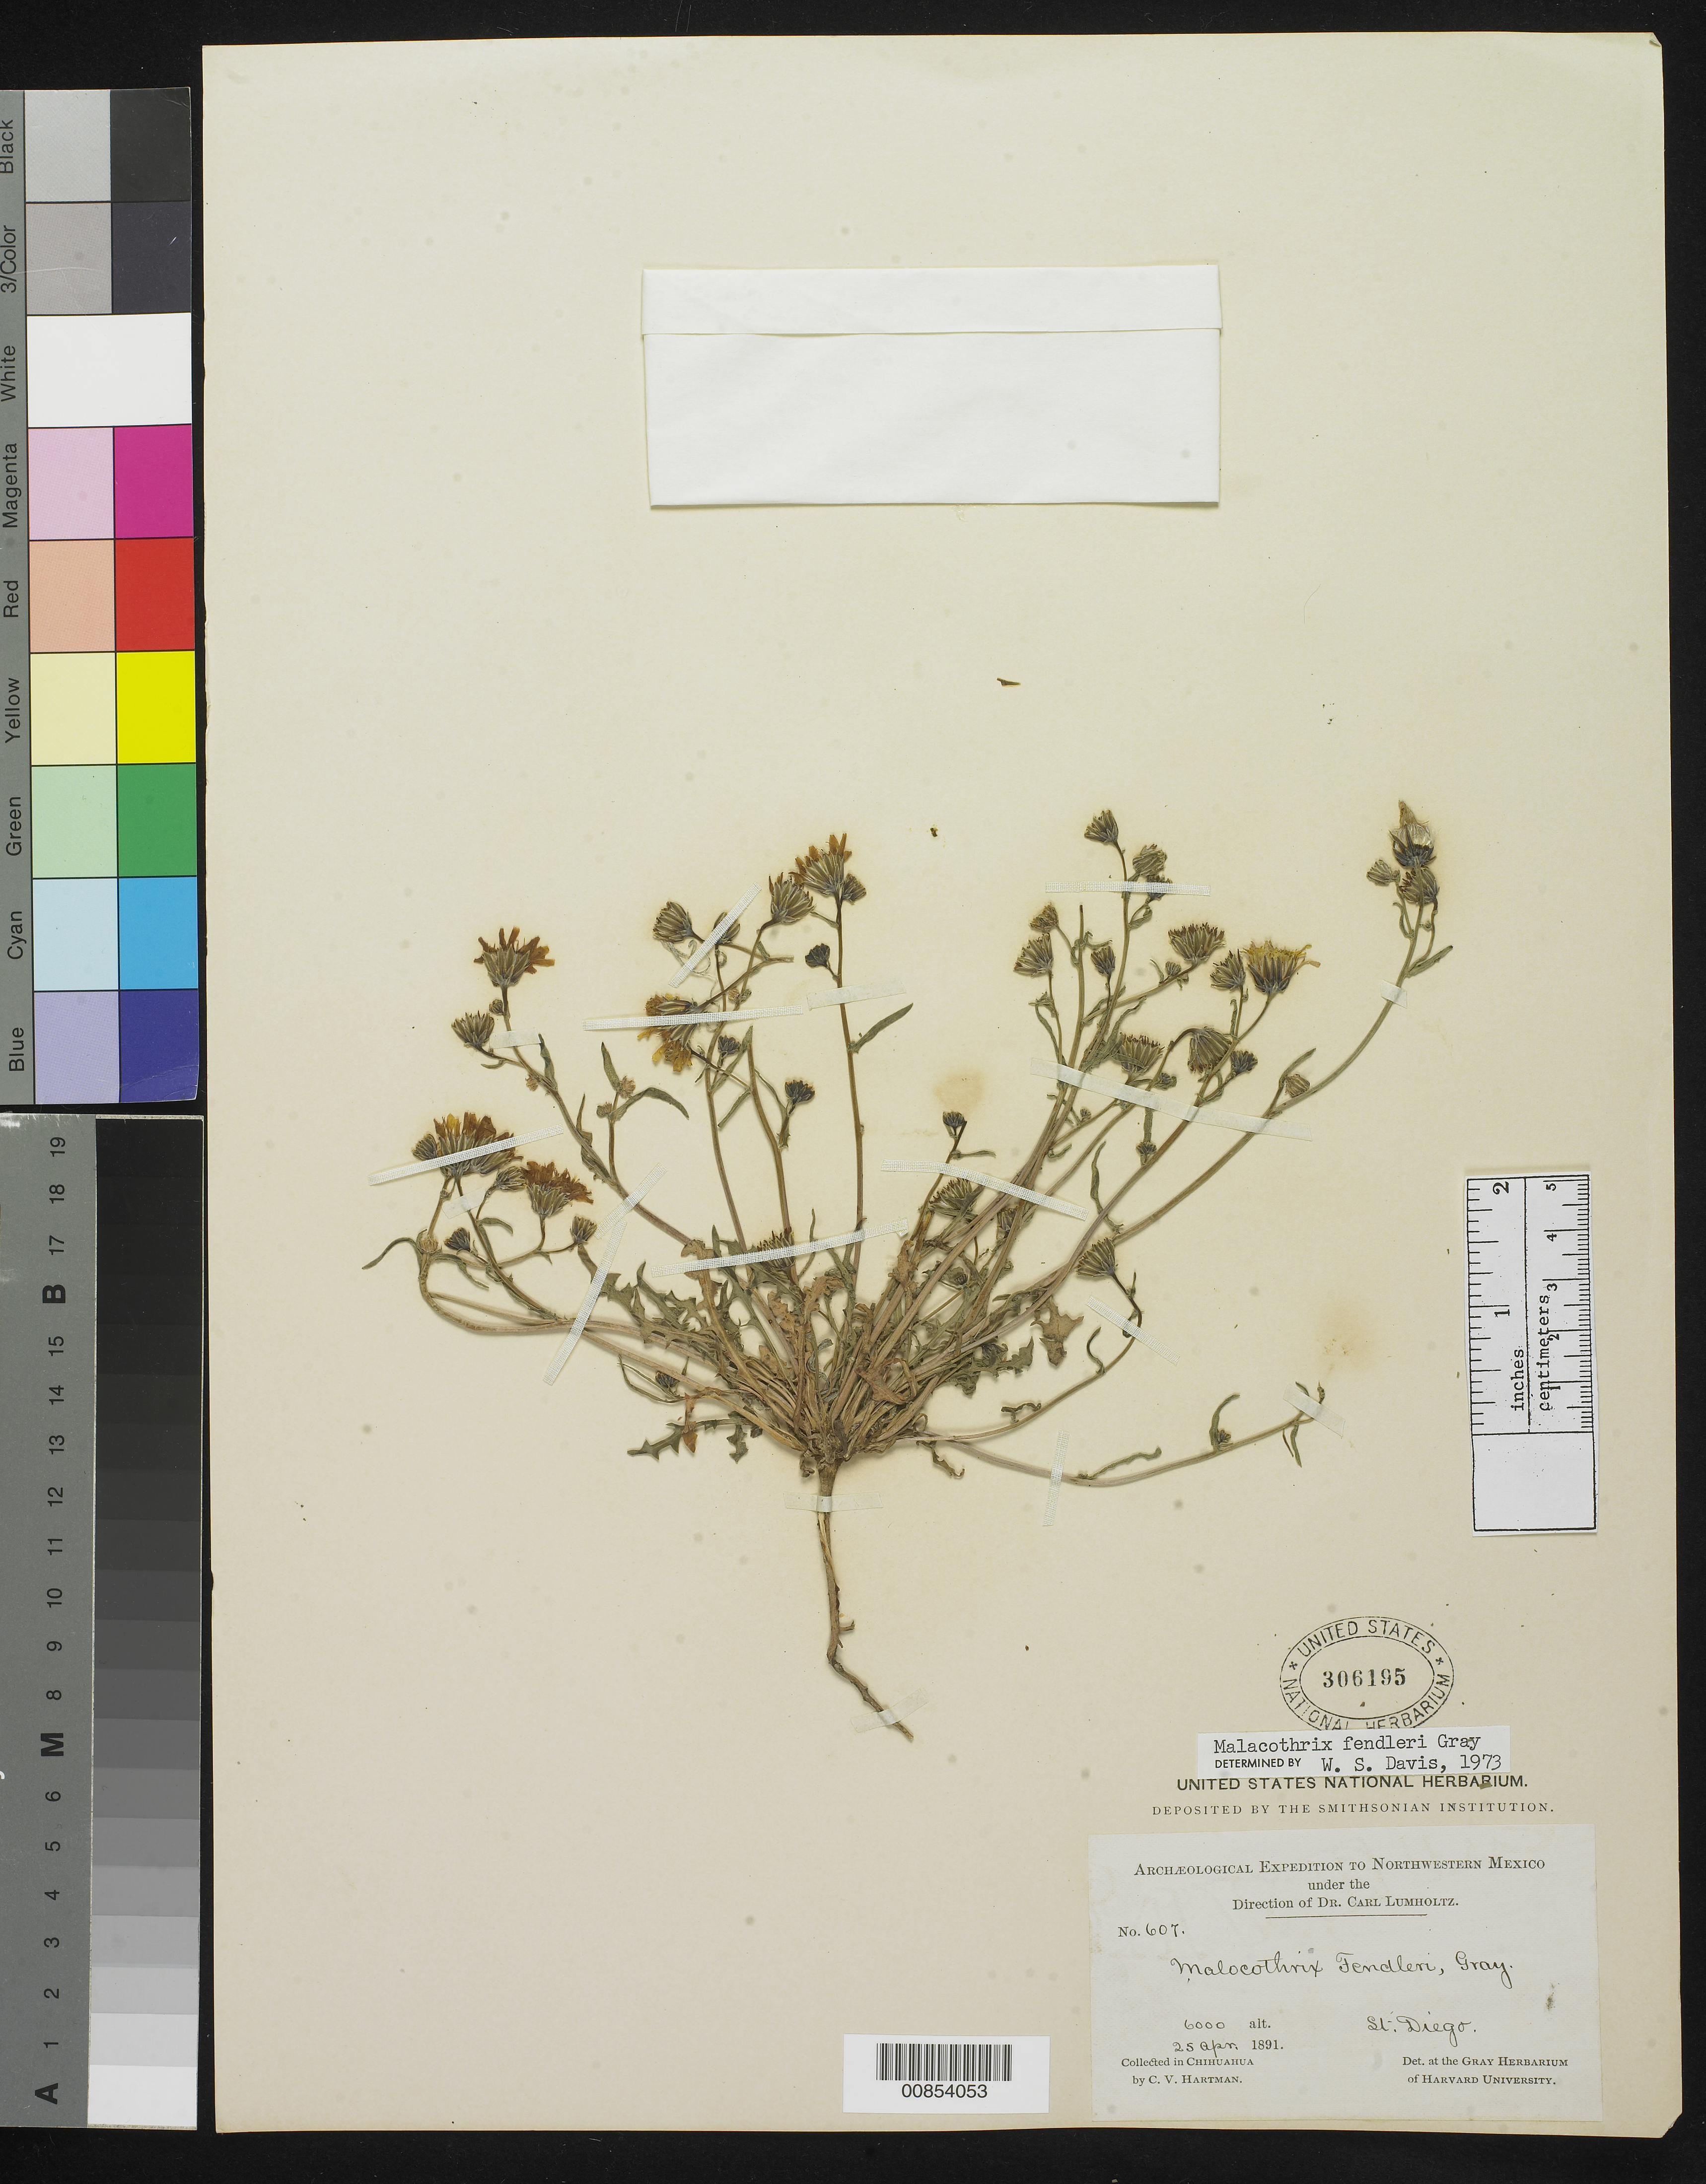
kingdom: Plantae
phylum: Tracheophyta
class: Magnoliopsida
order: Asterales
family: Asteraceae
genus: Malacothrix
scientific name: Malacothrix fendleri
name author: A. Gray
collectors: C. V. Hartman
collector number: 607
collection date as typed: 25 Apr 1891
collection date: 1891-04-25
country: Mexico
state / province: Chihuahua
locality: St. Diego, Chihuahua.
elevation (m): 1829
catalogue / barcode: US 306195